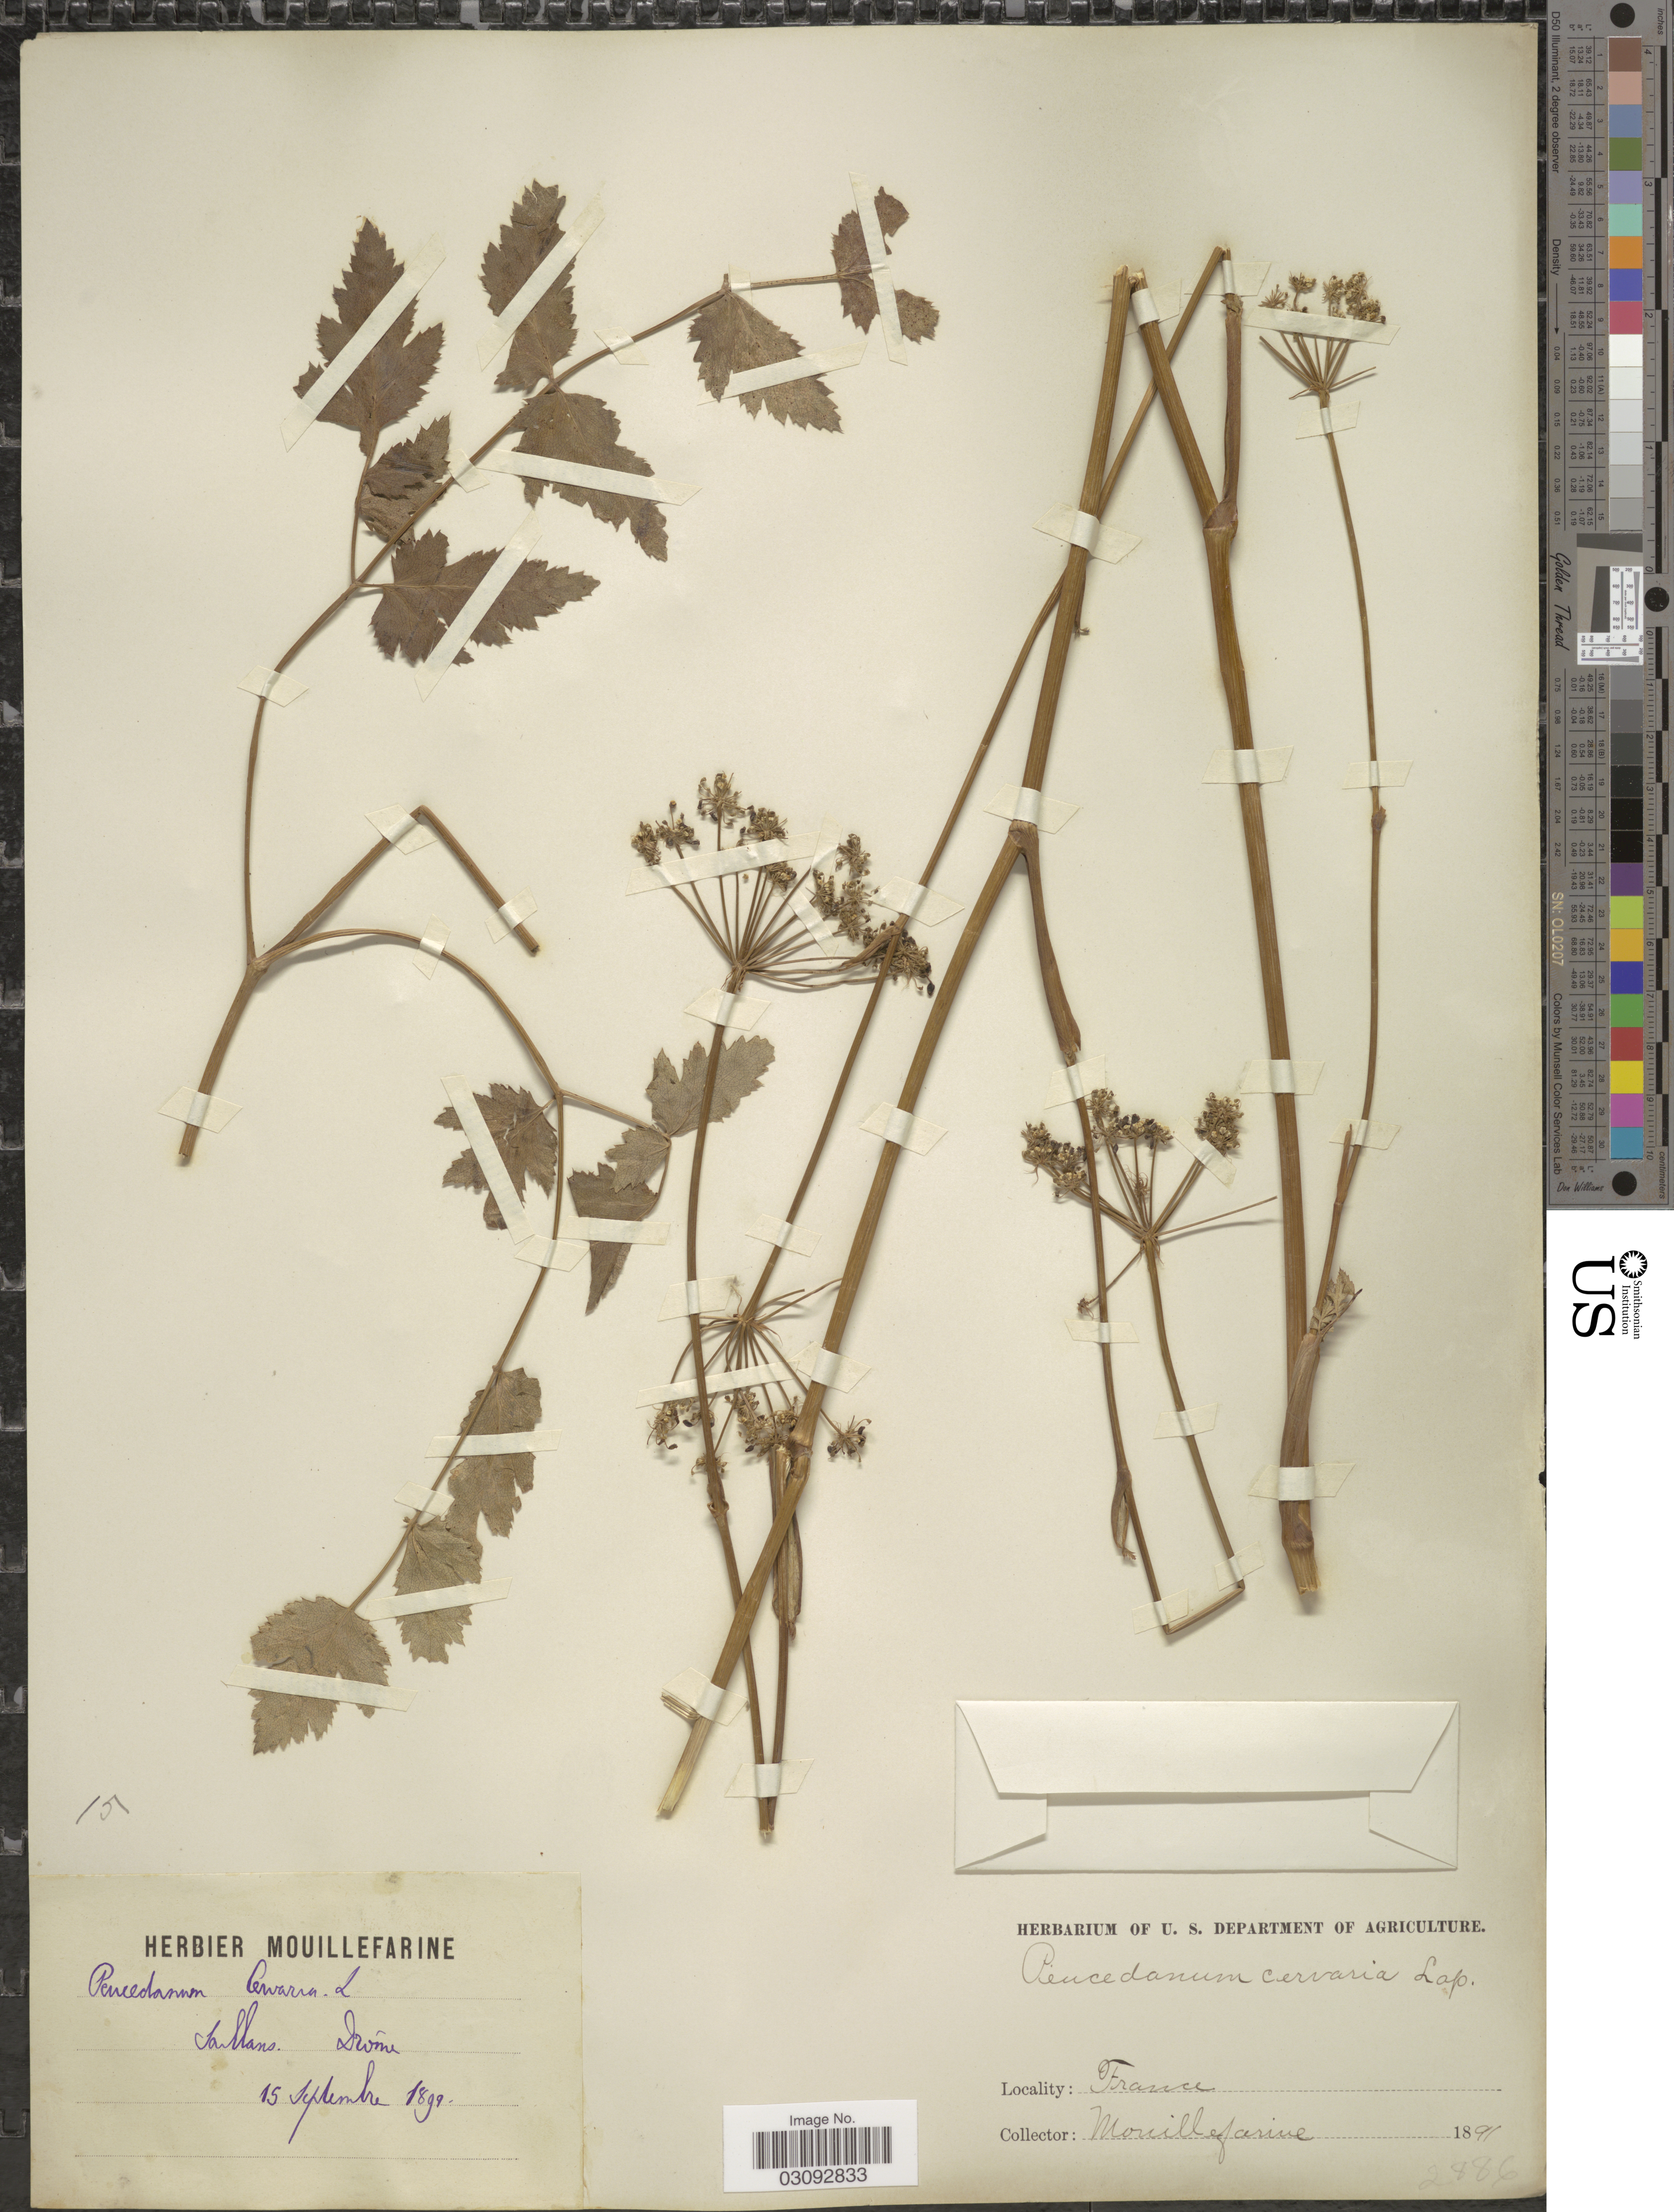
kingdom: Plantae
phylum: Tracheophyta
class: Magnoliopsida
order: Apiales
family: Apiaceae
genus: Peucedanum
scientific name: Peucedanum cervaria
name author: (L.) Cusson ex Lapeyr.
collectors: A. Mouillefarine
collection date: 1899-09-15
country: France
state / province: Auvergne-Rhône-Alpes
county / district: Drôme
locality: Saillans, Drôme.